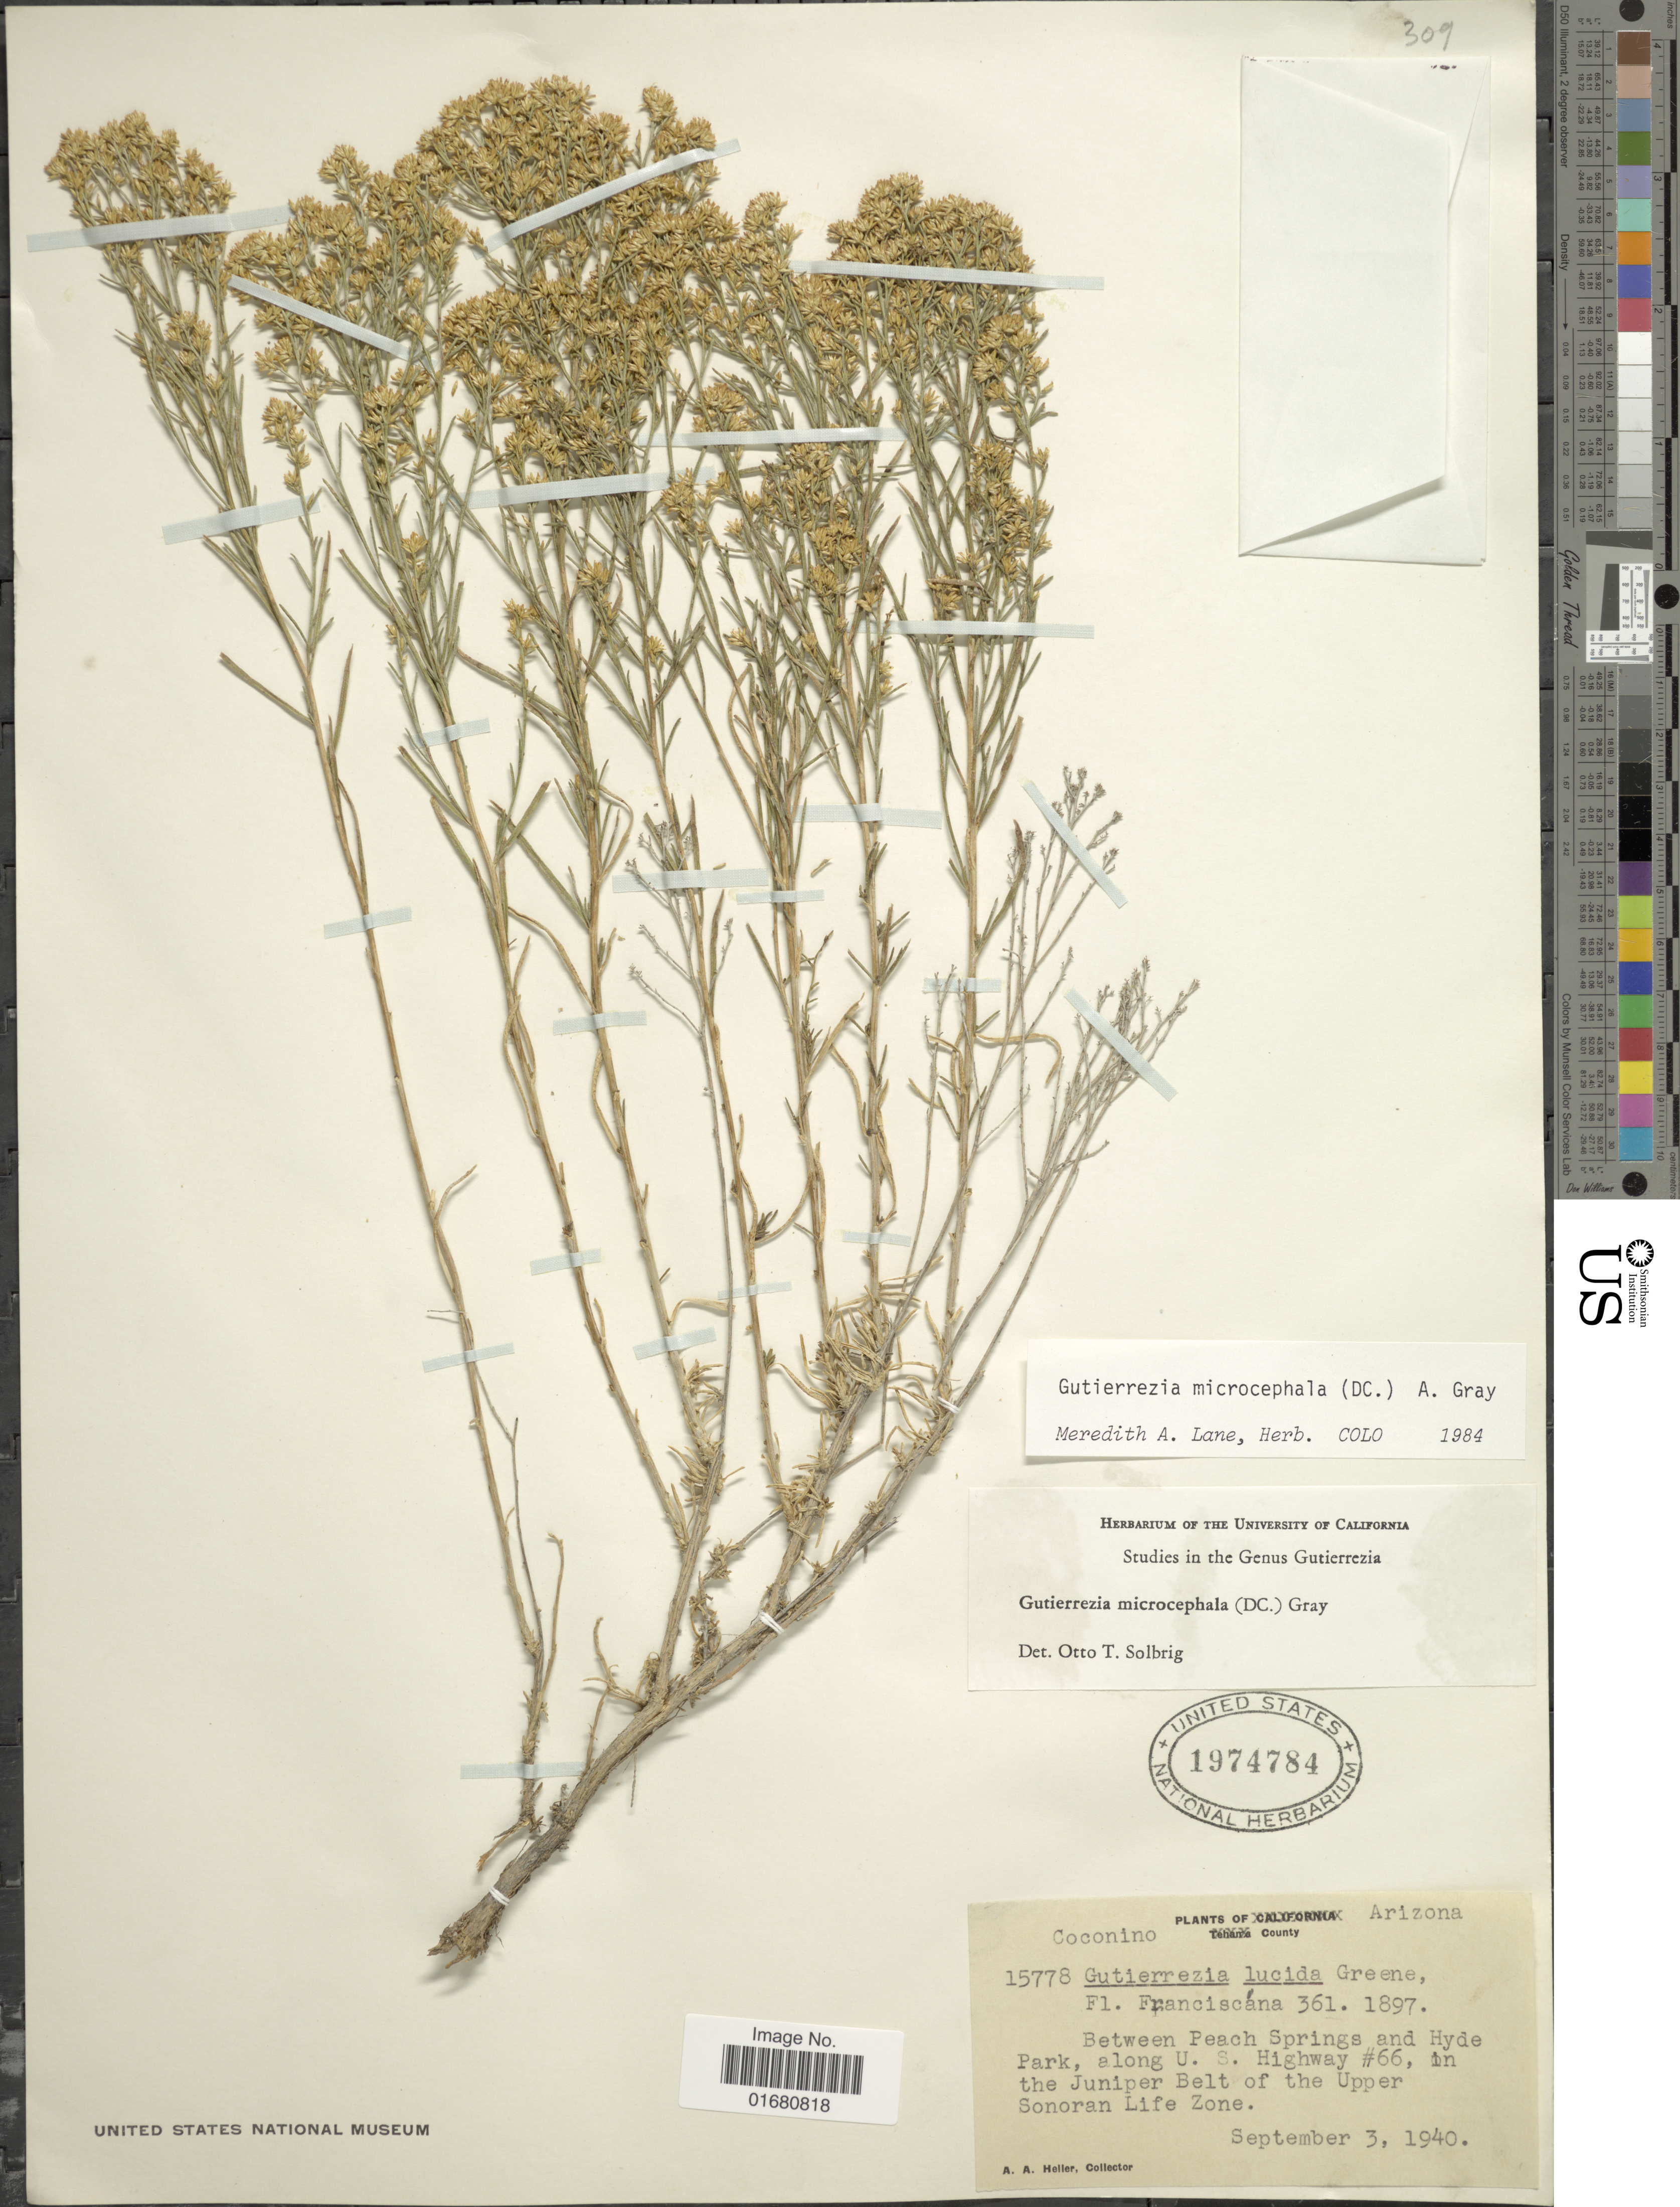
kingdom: Plantae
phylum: Tracheophyta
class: Magnoliopsida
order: Asterales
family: Asteraceae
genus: Gutierrezia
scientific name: Gutierrezia microcephala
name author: (DC.) A. Gray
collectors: A. A. Heller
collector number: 15778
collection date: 1940-09-03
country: United States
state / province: Arizona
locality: Coconino County, Between Peach Springs and Hyde Park, along U.S. Highway #66, in the Juniper Belt of the Upper Sonoran Life Zone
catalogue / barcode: US 1974784